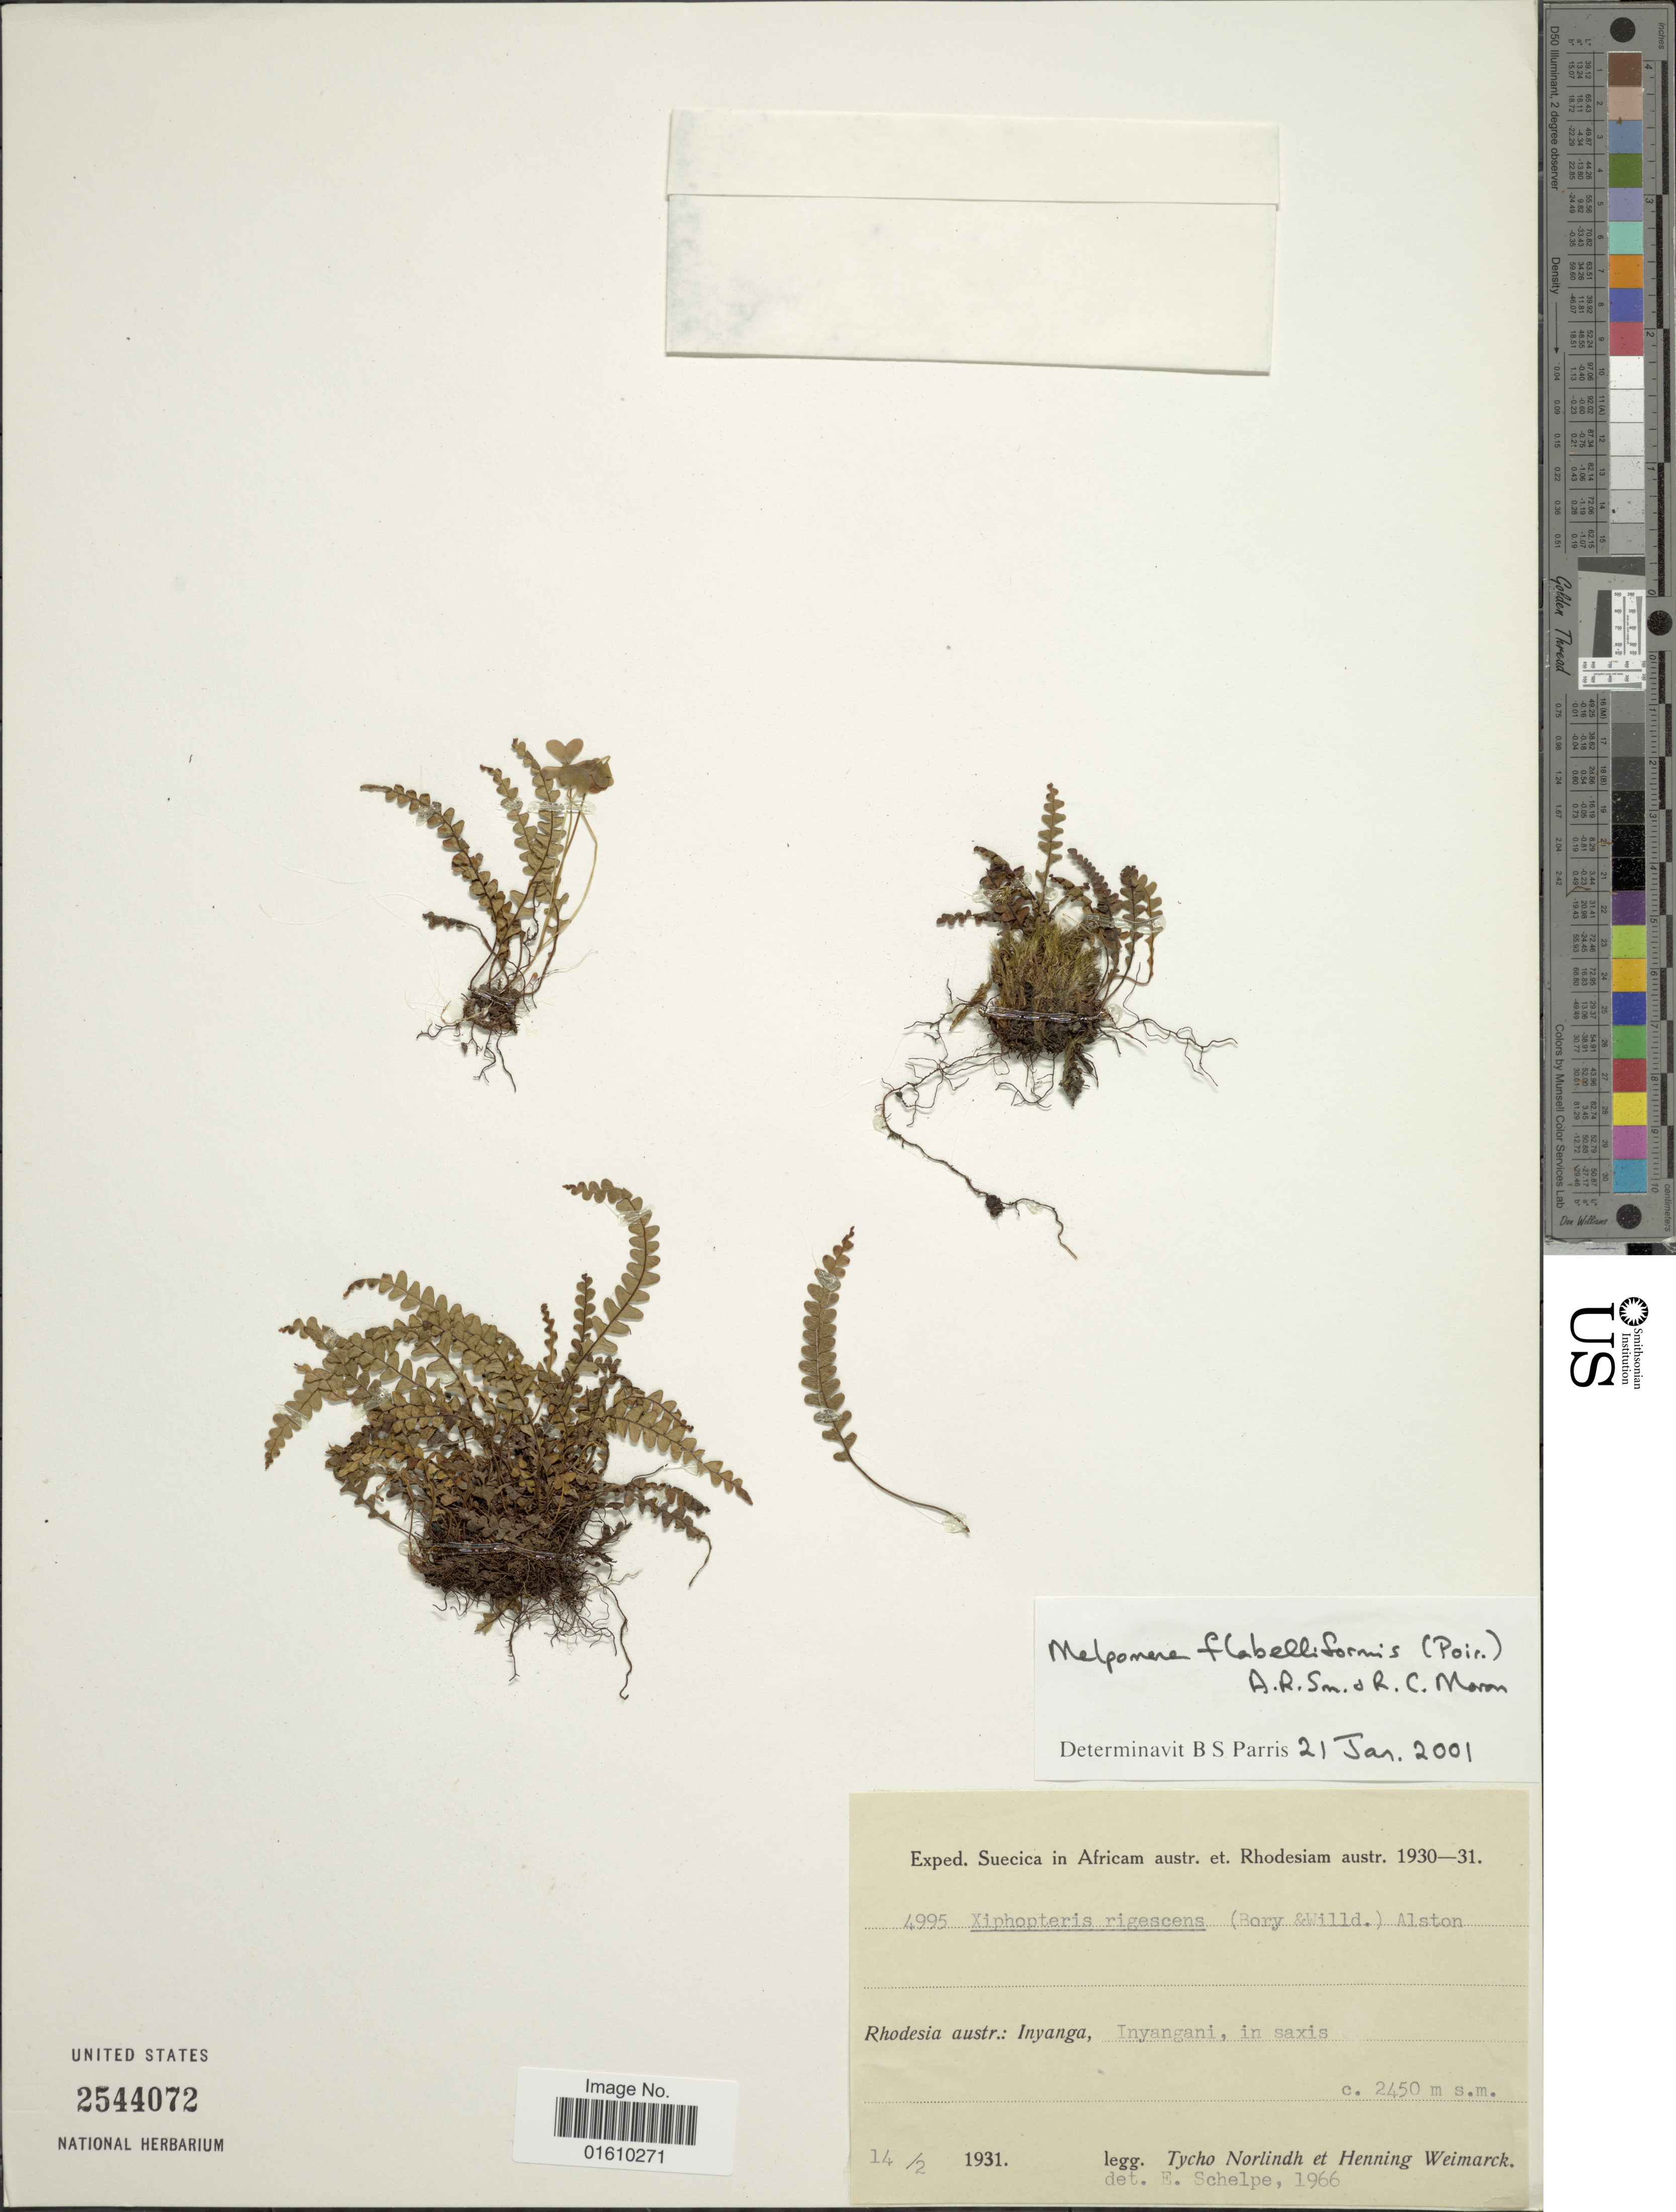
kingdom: Plantae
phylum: Tracheophyta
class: Polypodiopsida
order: Polypodiales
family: Polypodiaceae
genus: Melpomene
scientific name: Melpomene flabelliformis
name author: (Poir.) A.R. Sm. & R.C. Moran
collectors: N. T. Norlindh & H. Weimarck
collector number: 4995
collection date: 1931-02-14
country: Zimbabwe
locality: Rhodesia austr.: Inyanga, Inyangani, in saxis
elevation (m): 2450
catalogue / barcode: US 2544072